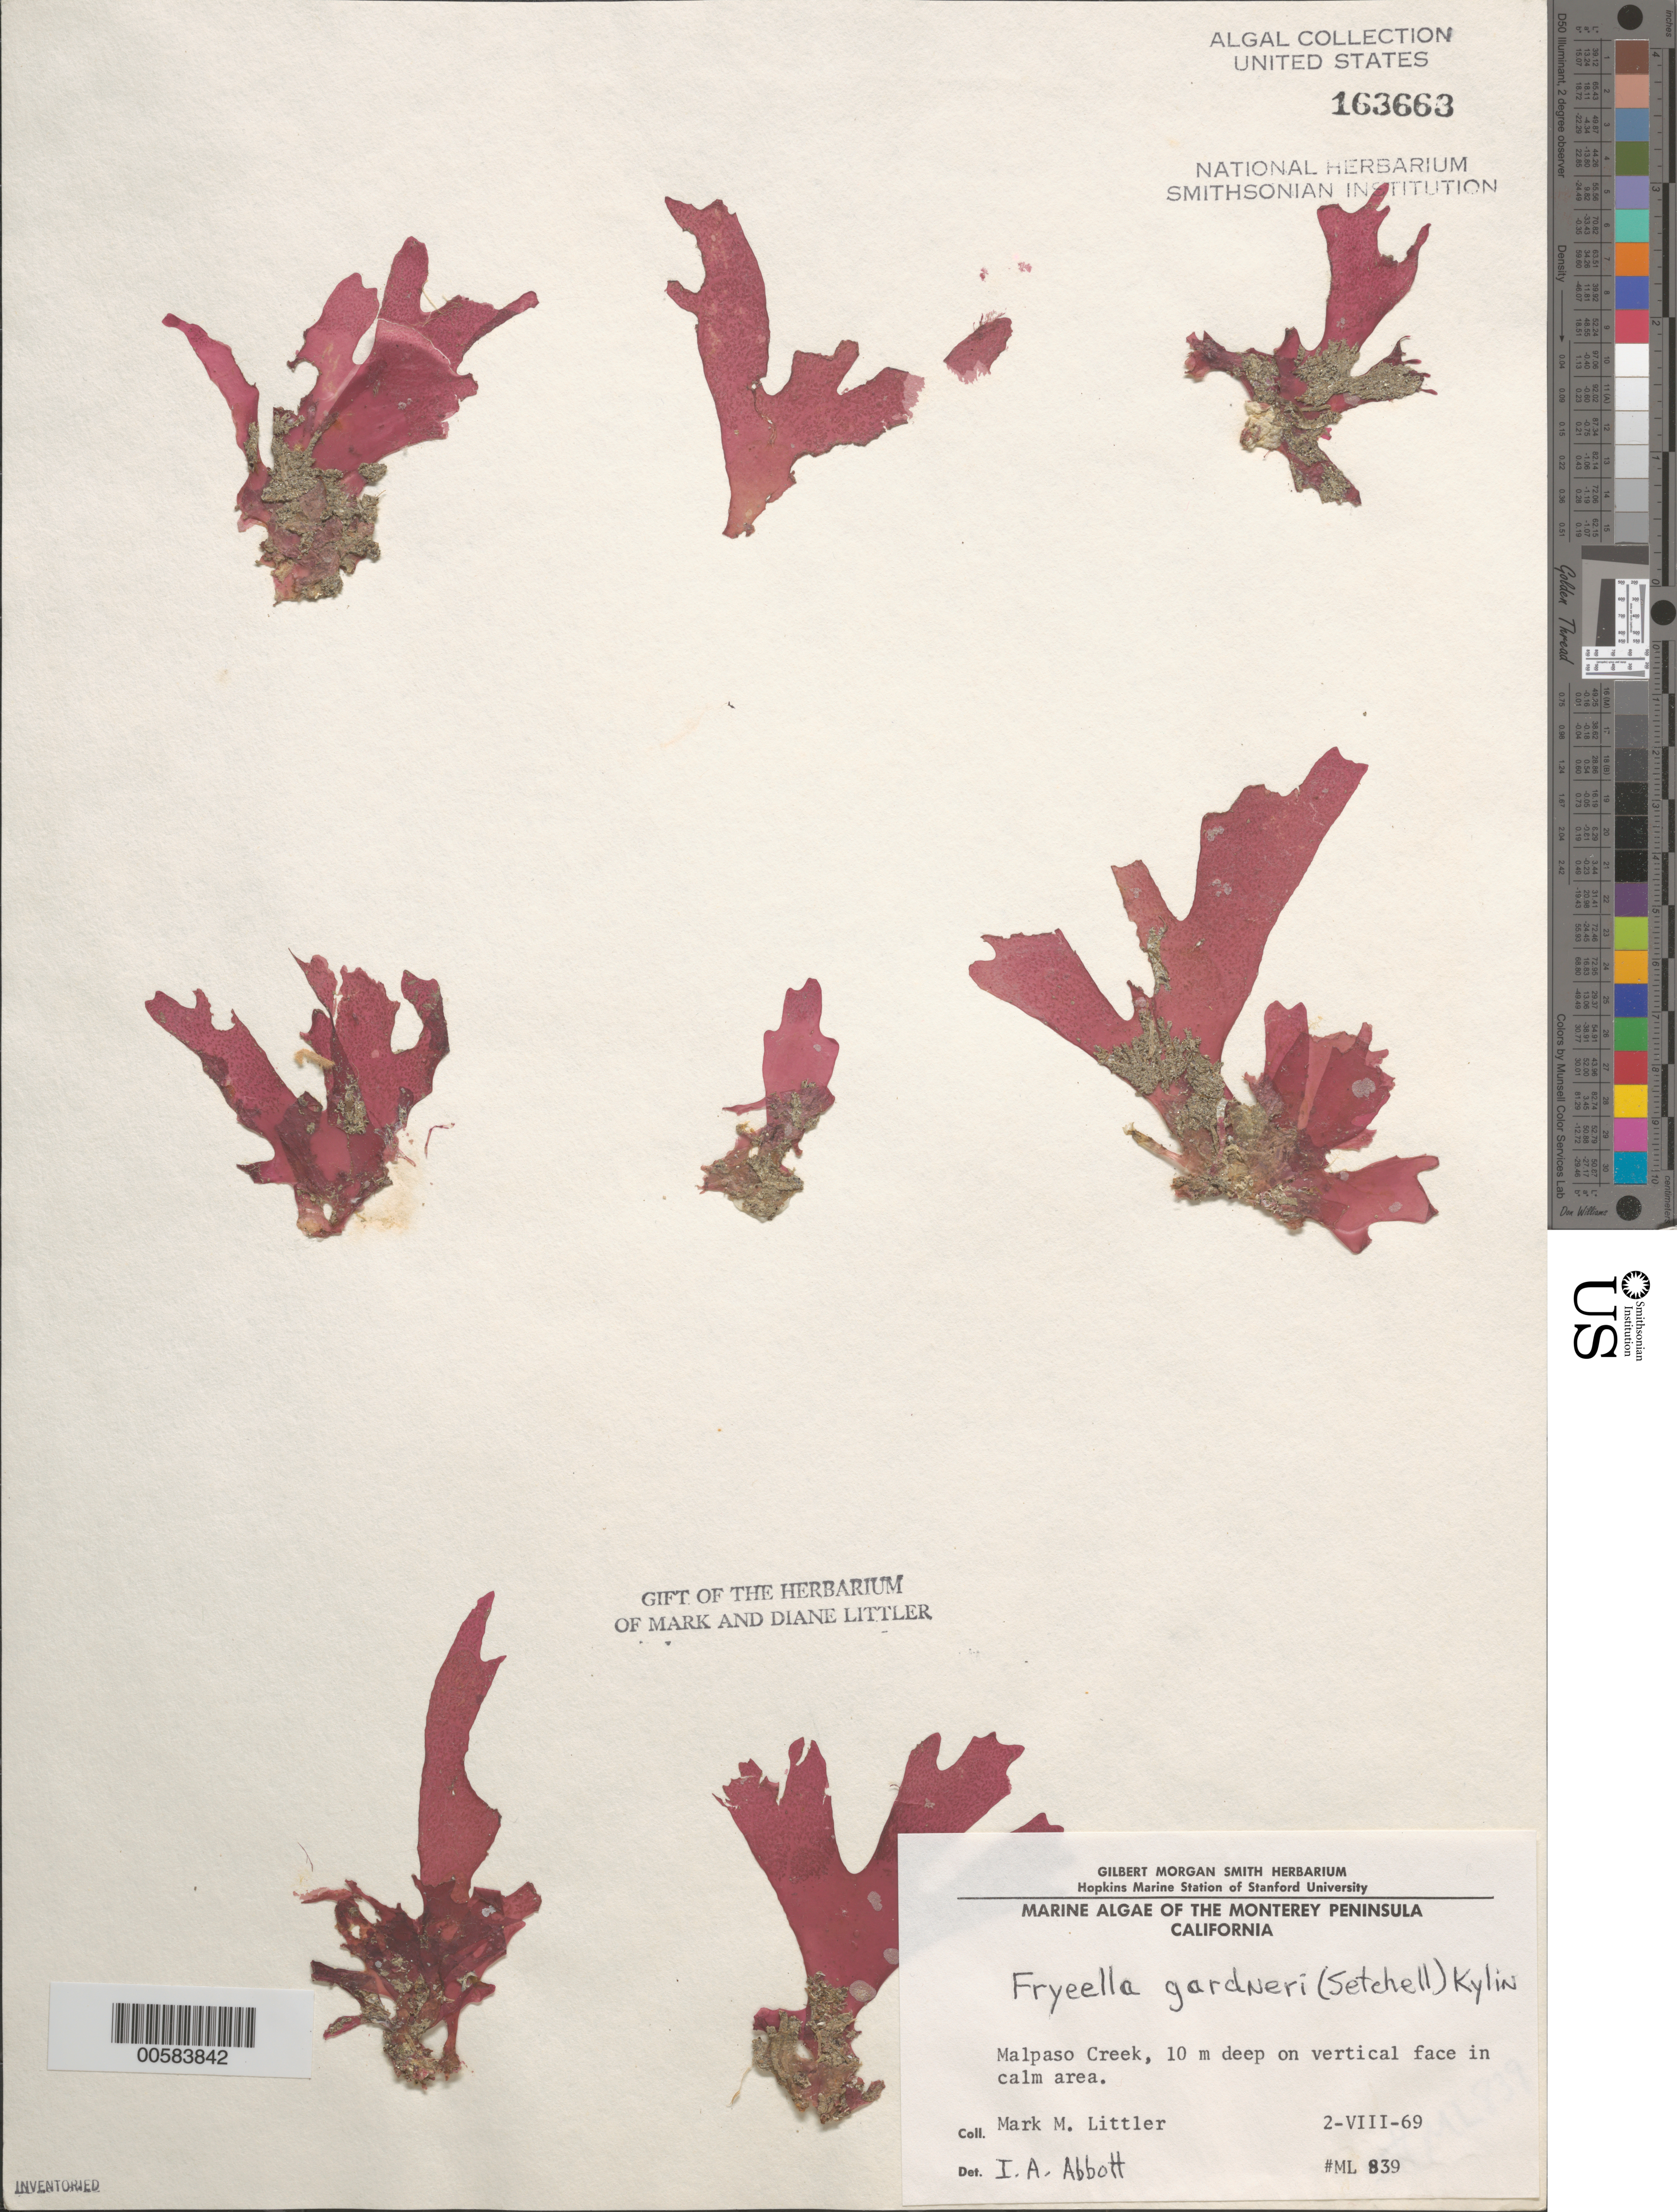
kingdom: Plantae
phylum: Rhodophyta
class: Florideophyceae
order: Rhodymeniales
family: Fryeellaceae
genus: Fryeella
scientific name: Fryeella gardneri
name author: (Setch.) Kylin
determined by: Abbott, Isabella A.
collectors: M. M. Littler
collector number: ML 839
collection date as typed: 02 Aug 1969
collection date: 1969-08-02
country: United States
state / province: California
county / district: Monterey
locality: Malpaso Creek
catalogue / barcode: US 163663